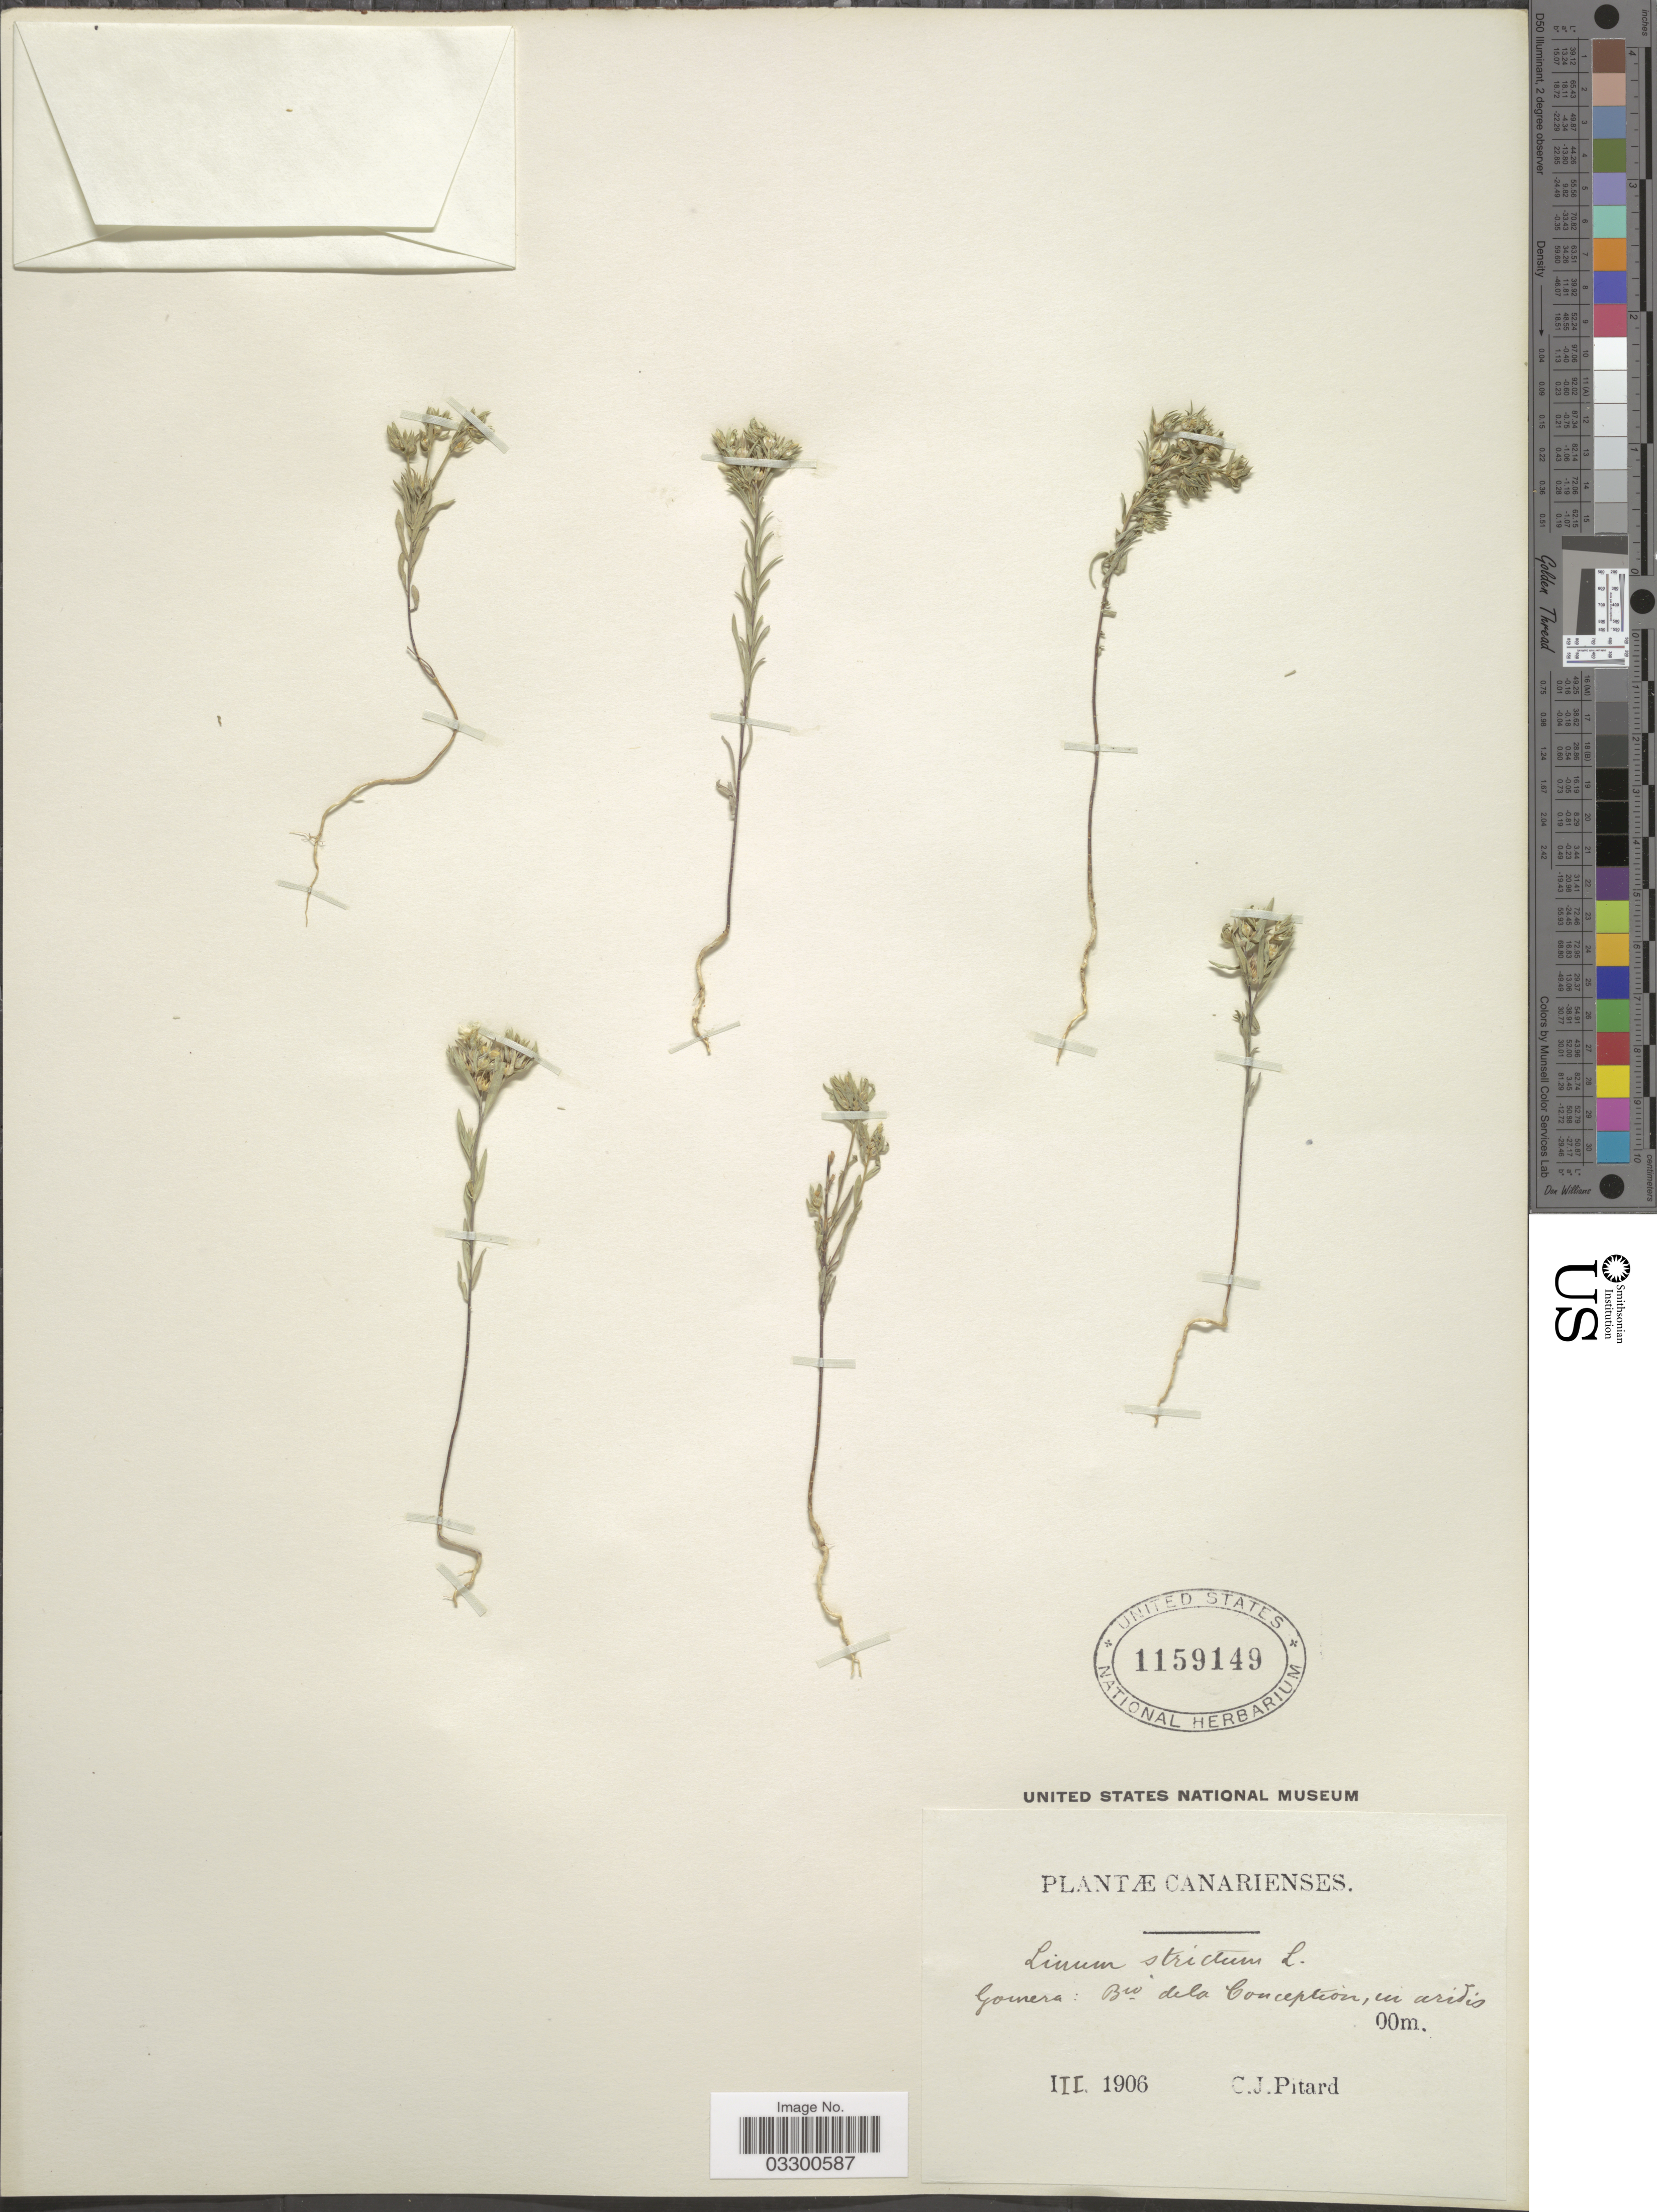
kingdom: Plantae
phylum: Tracheophyta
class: Magnoliopsida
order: Malpighiales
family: Linaceae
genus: Linum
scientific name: Linum spicatum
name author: Pers.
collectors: C. Pitard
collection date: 1906-03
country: Spain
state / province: Canarias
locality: Canarienses. Gomera: Conception.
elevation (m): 0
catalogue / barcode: US 1159149